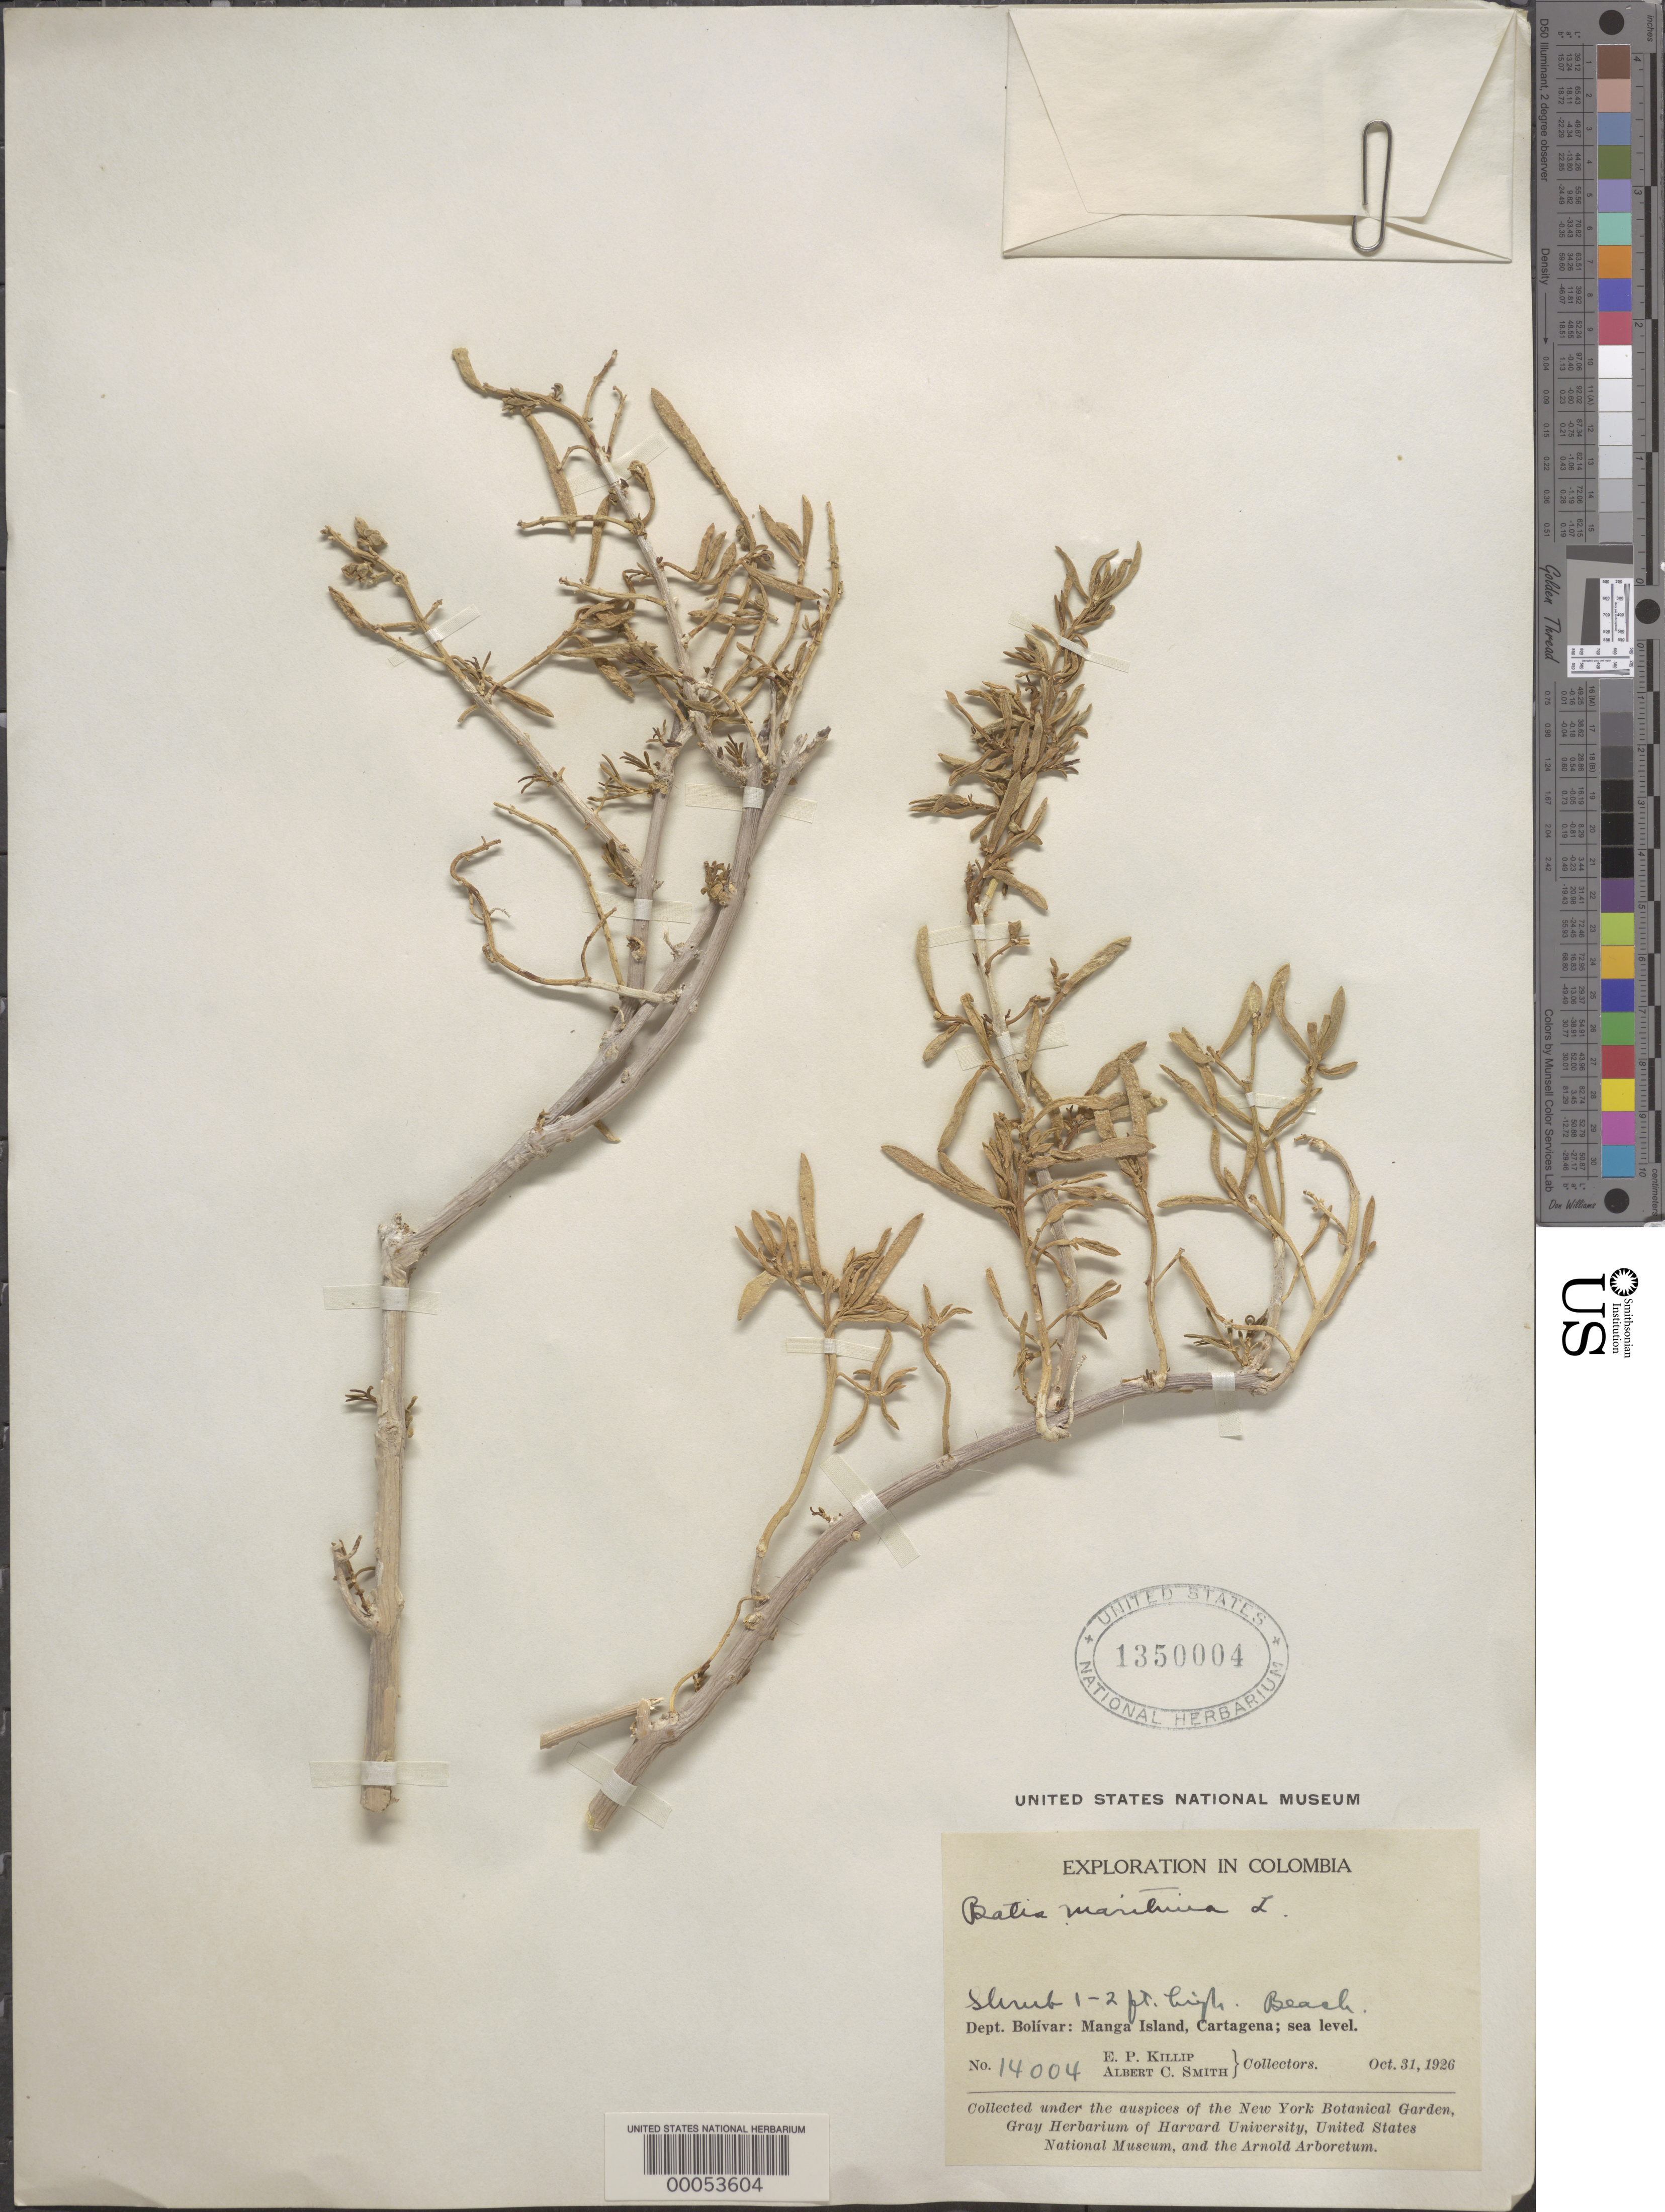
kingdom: Plantae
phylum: Tracheophyta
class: Magnoliopsida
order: Brassicales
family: Bataceae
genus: Batis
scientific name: Batis maritima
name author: L.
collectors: E. P. Killip & A. C. Smith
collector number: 14004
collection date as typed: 31 Oct 1926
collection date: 1926-10-31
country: Colombia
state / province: Bolívar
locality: Manga Island, Cartagena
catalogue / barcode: US 1350004